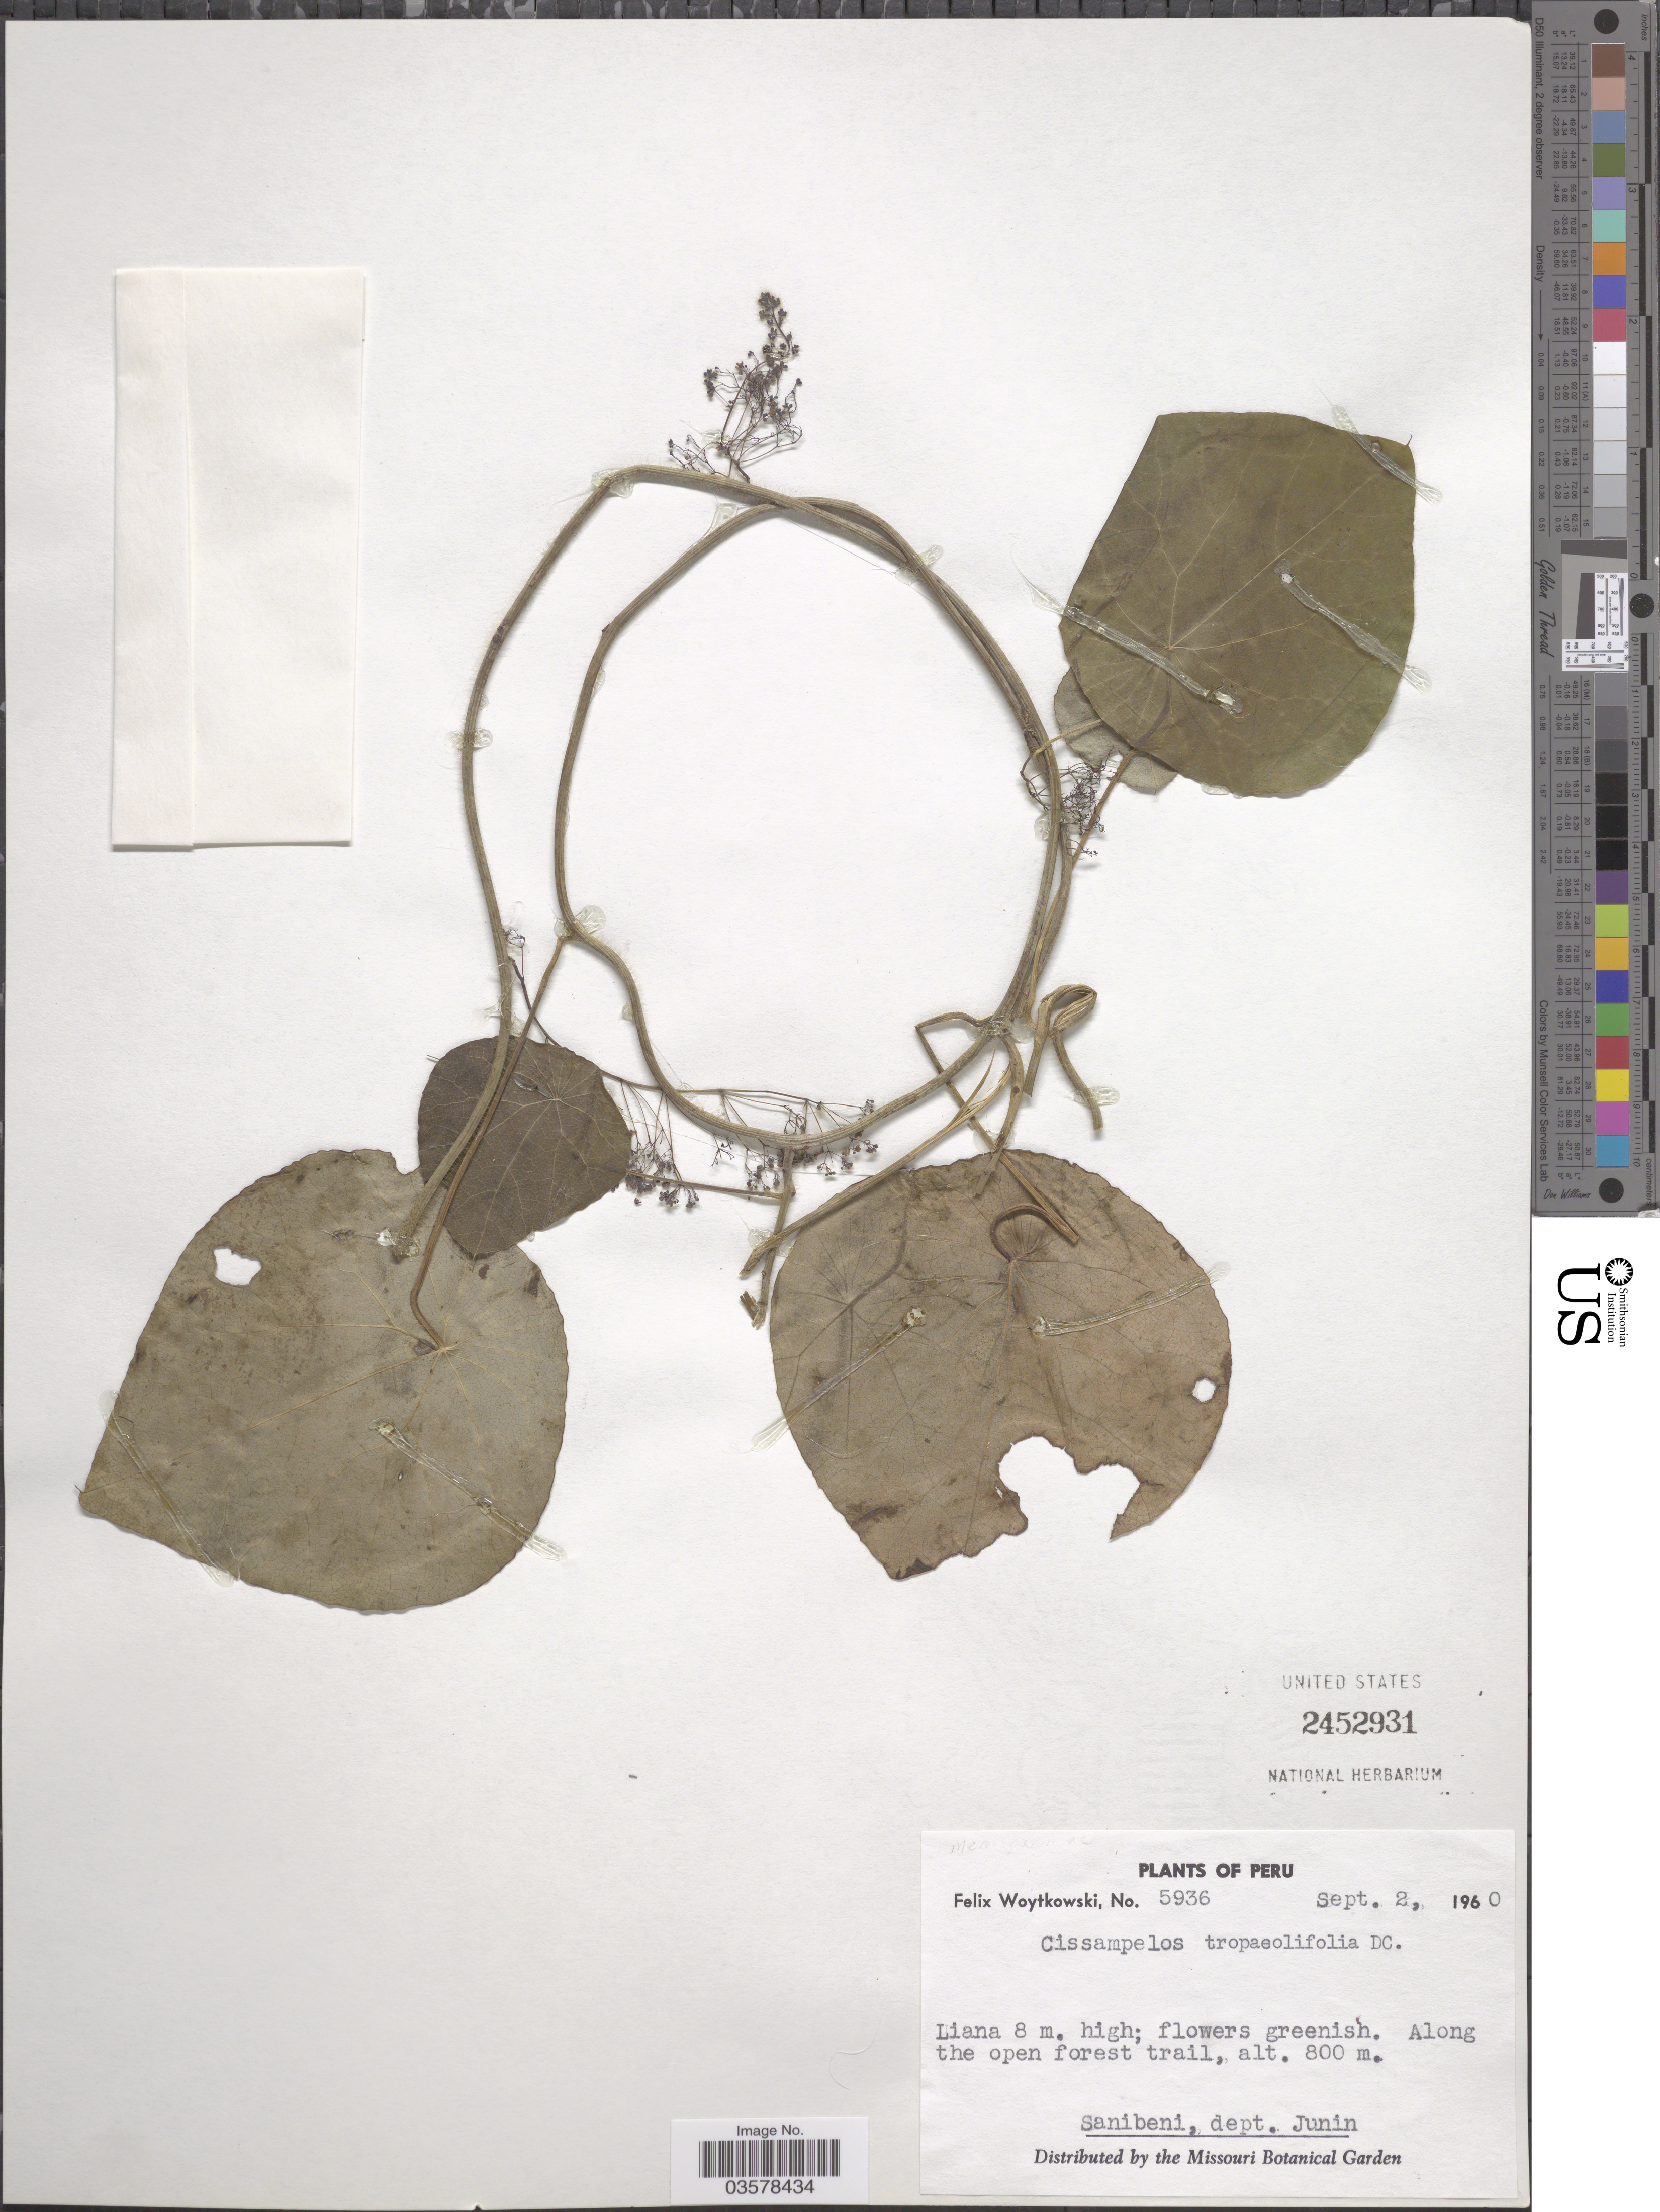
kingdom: Plantae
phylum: Tracheophyta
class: Magnoliopsida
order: Ranunculales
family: Menispermaceae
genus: Cissampelos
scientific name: Cissampelos tropaeolifolia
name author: DC.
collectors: F. Woytkowski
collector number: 5936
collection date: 1960-09-02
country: Peru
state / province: Junín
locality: Along the open forest trail. Sanibeni, dept. Junin.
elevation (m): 800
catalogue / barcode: US 2452931